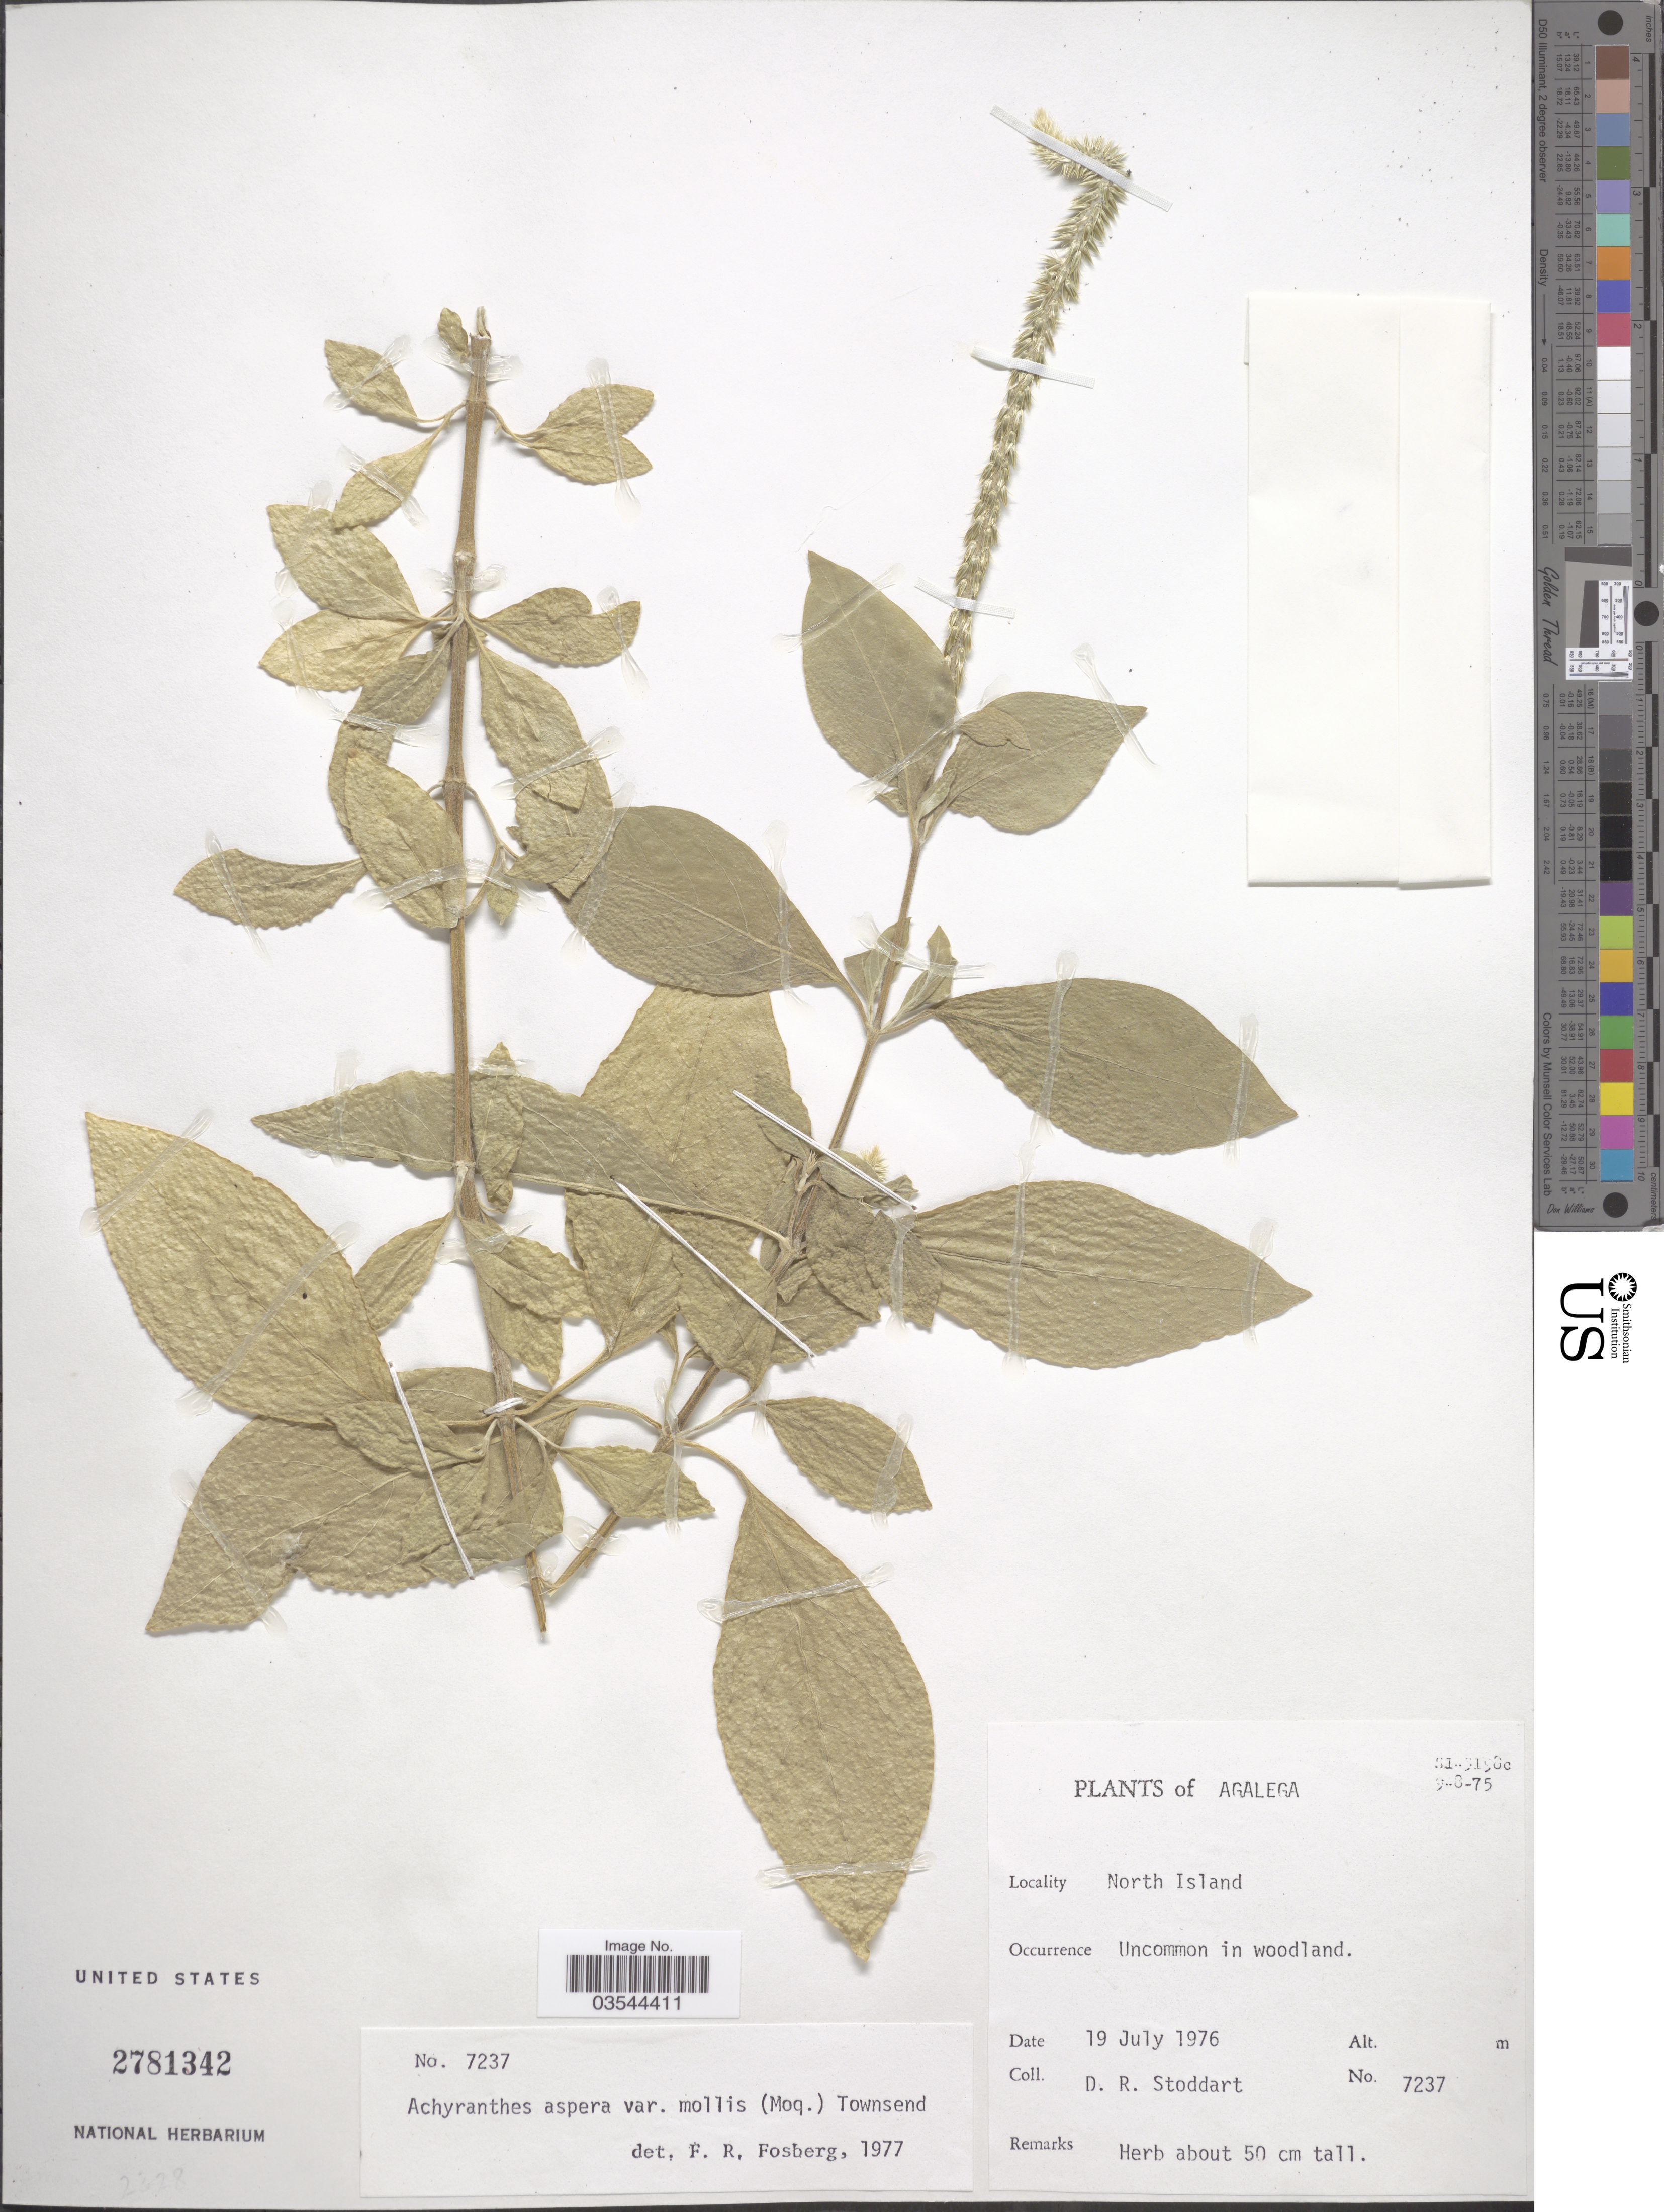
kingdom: Plantae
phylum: Tracheophyta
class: Magnoliopsida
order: Caryophyllales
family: Amaranthaceae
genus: Achyranthes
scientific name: Achyranthes aspera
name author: L.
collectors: D. R. Stoddart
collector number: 7237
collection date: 1976-07-19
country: Mauritius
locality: Agalega. North Island.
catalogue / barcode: US 2781342